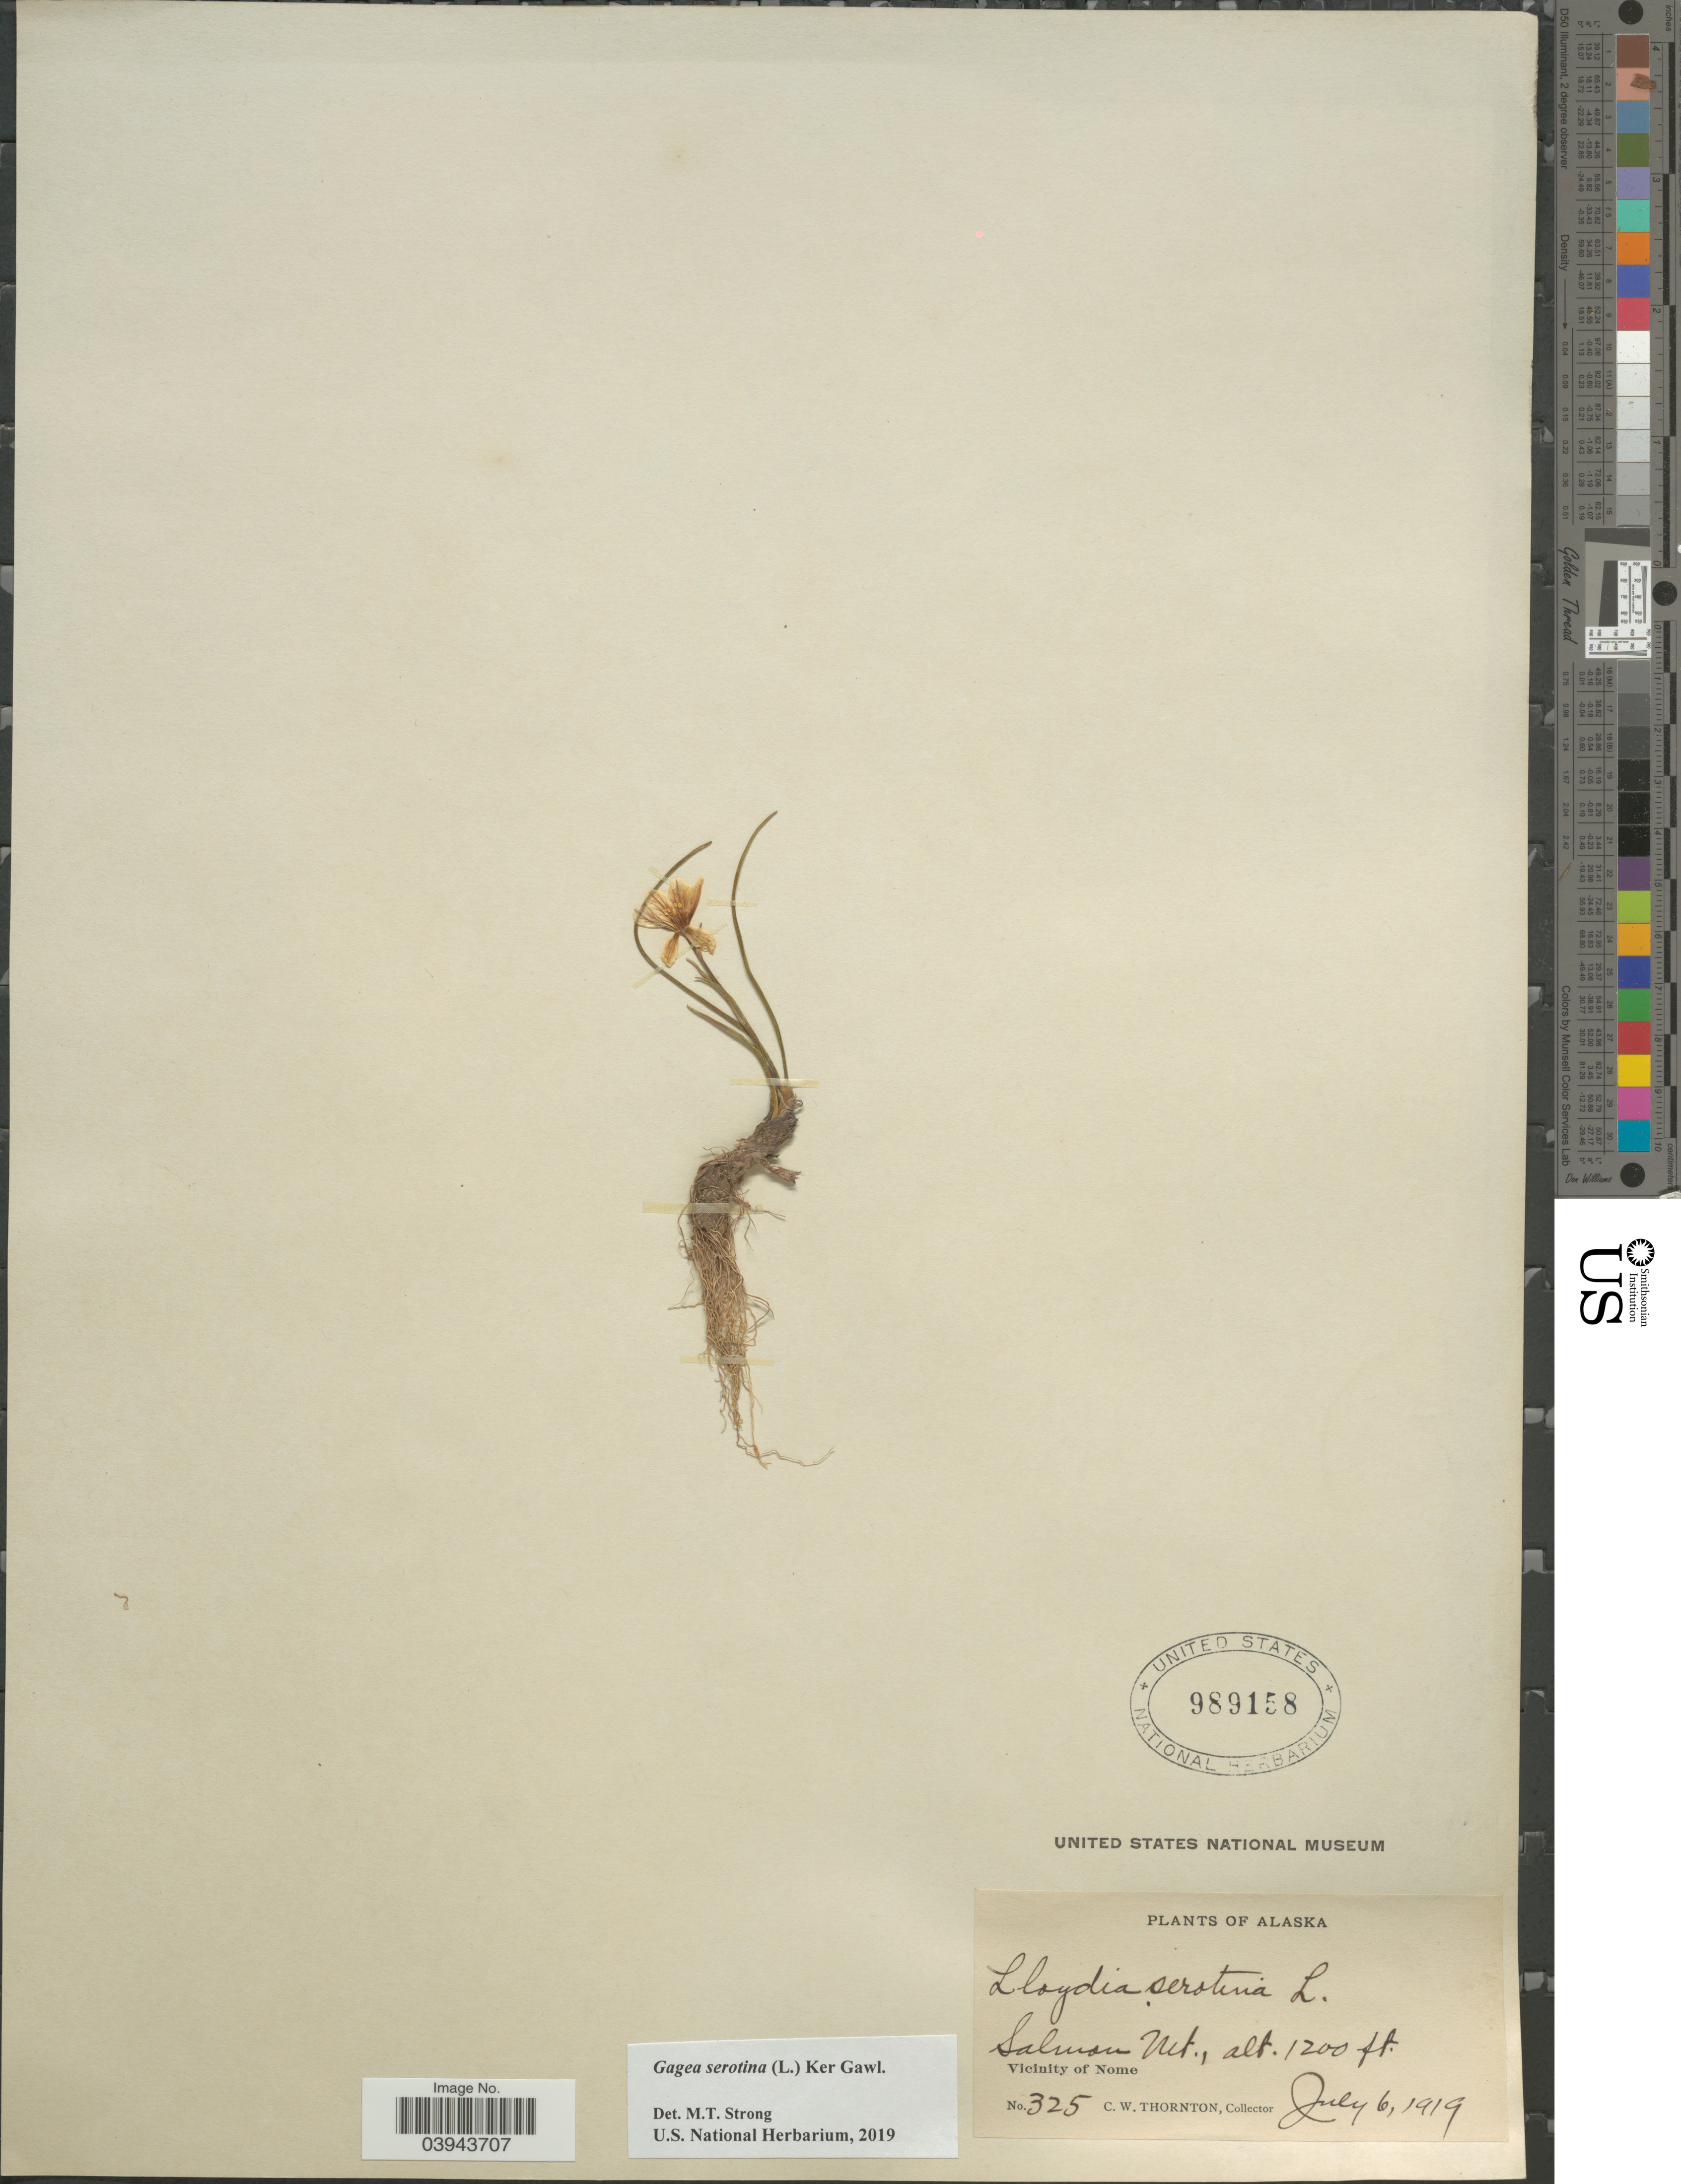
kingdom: Plantae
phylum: Tracheophyta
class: Liliopsida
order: Liliales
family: Liliaceae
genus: Lloydia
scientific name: Lloydia serotina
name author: (L.) Salisb. ex Rchb.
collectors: C. Thornton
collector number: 325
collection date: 1919-07-06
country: United States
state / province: Alaska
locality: Salmon Mt., Vicinity of Nome.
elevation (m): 366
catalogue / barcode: US 989158